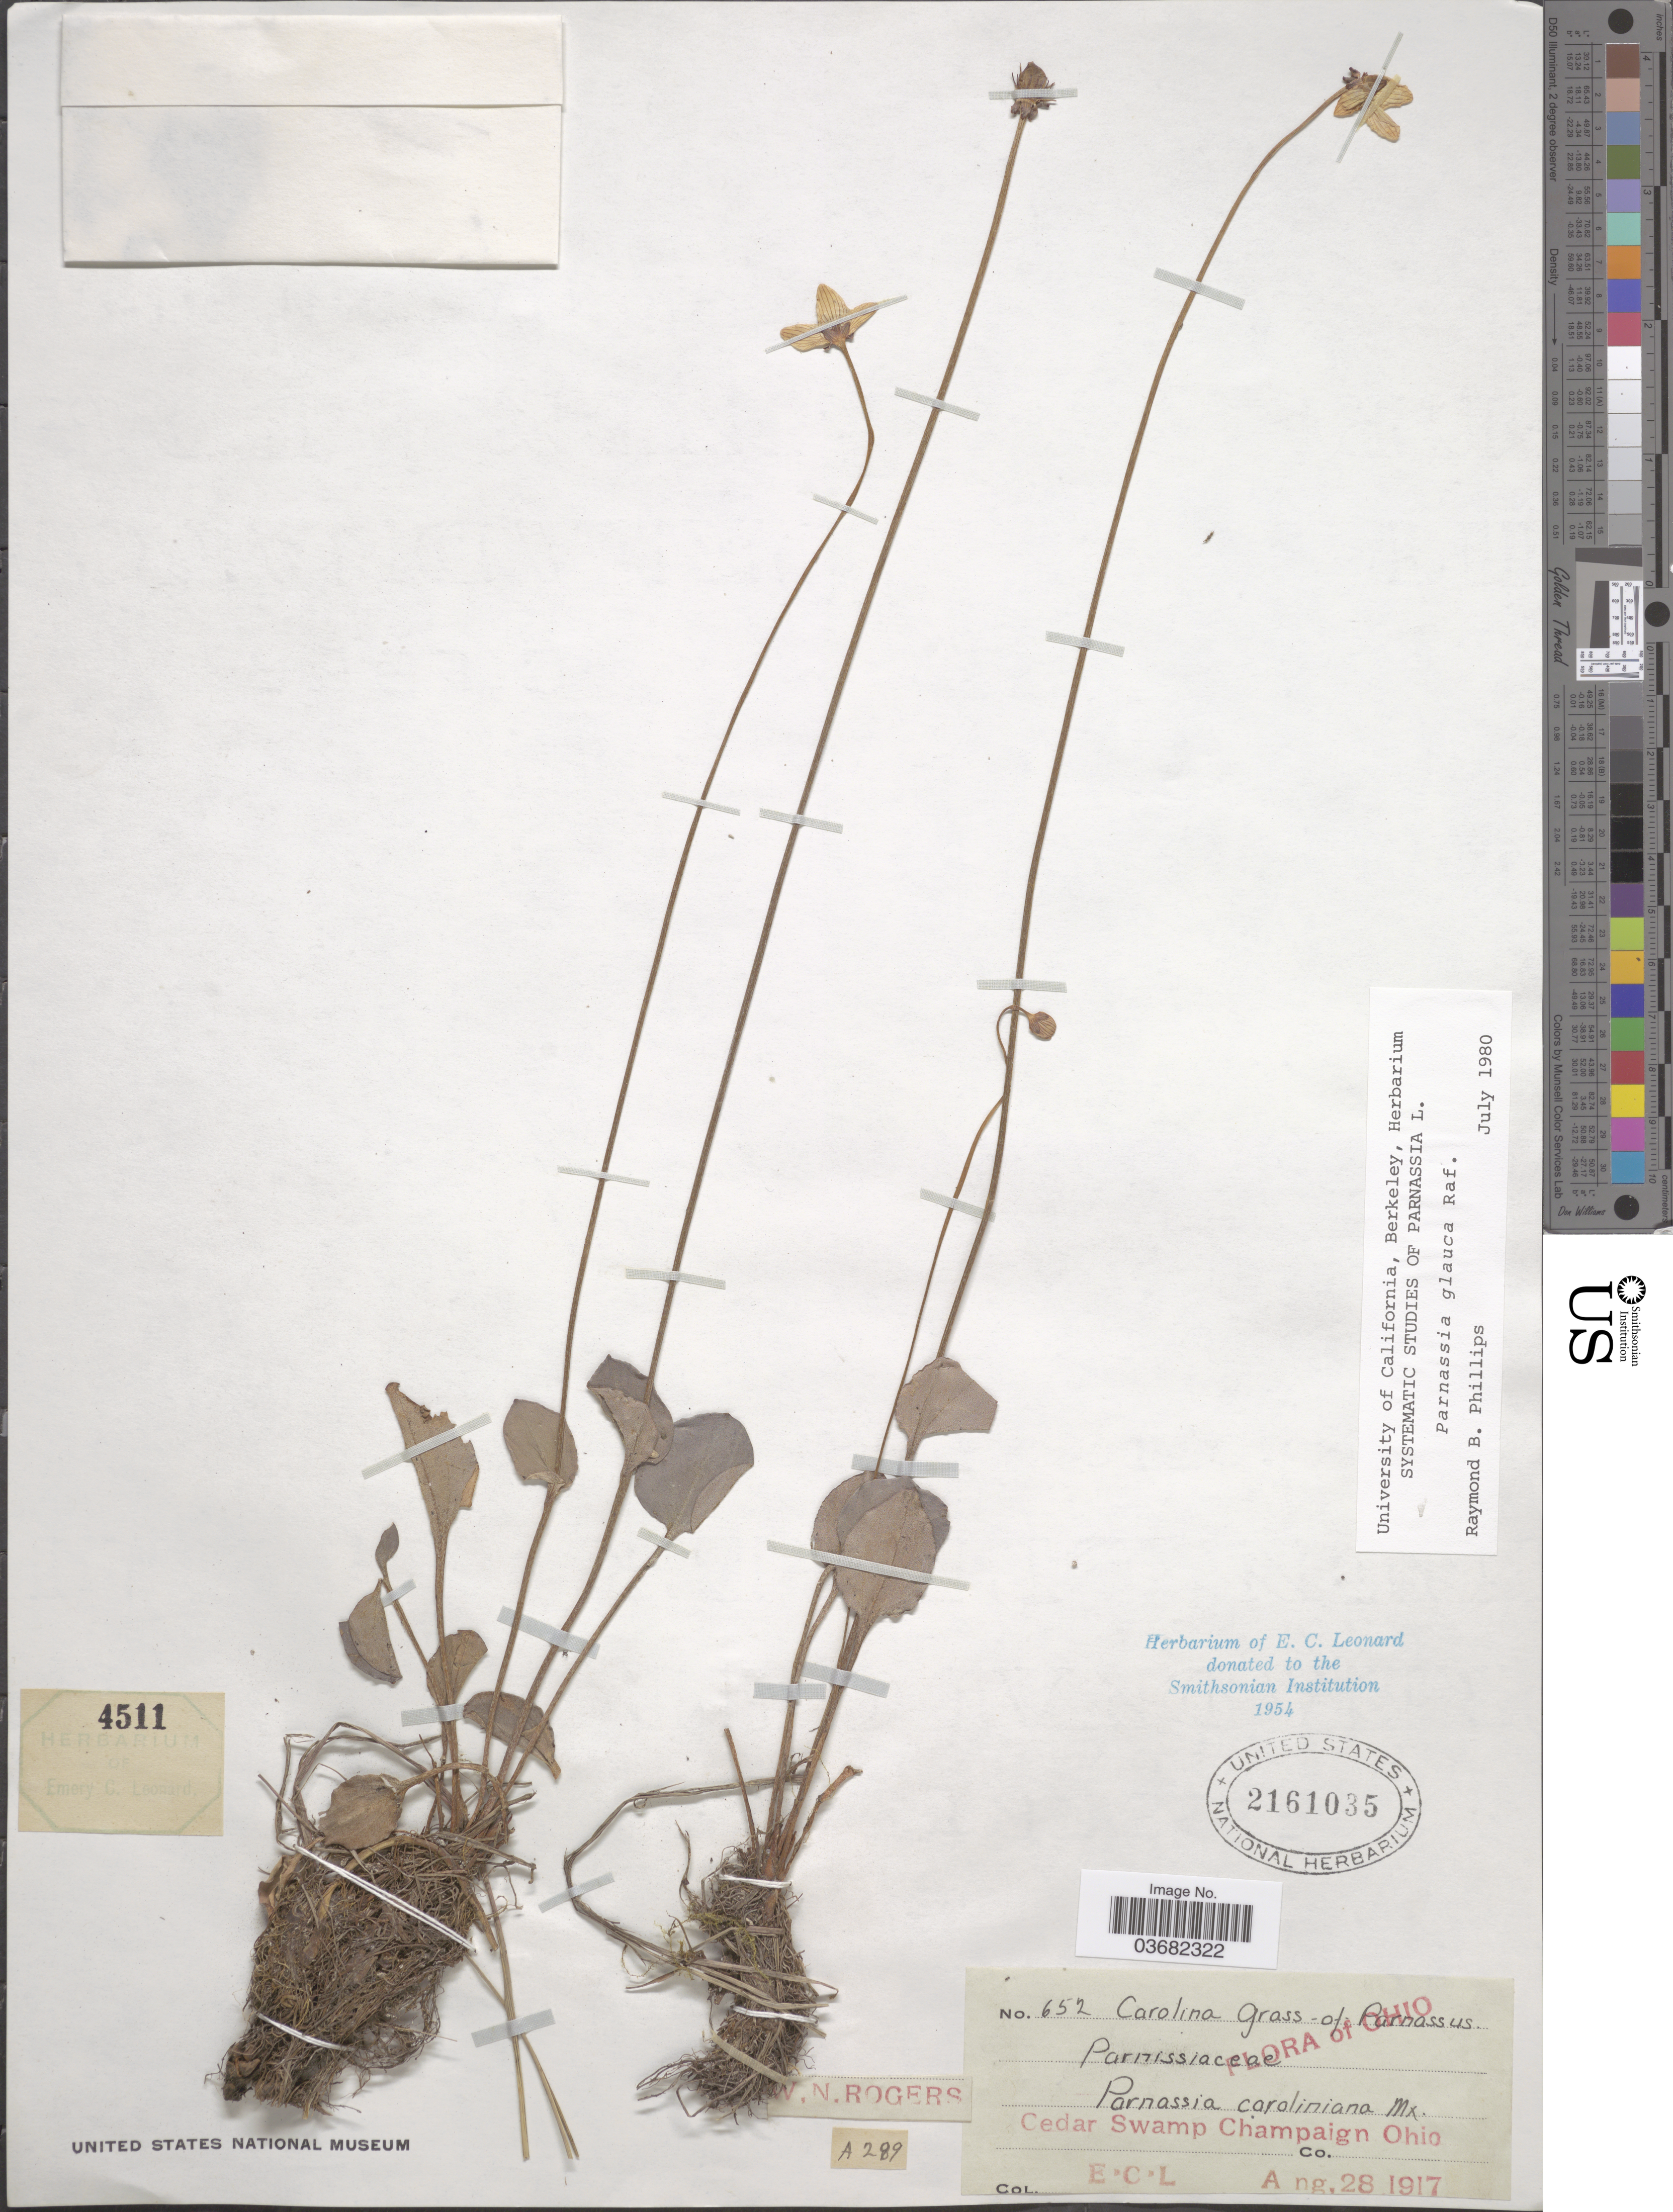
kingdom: Plantae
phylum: Tracheophyta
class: Magnoliopsida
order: Celastrales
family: Parnassiaceae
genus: Parnassia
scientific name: Parnassia glauca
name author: Raf.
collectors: E. C. Leonard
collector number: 652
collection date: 1917-08-28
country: United States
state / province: Ohio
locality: Cedar Swamp Champaign.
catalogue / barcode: US 2161035